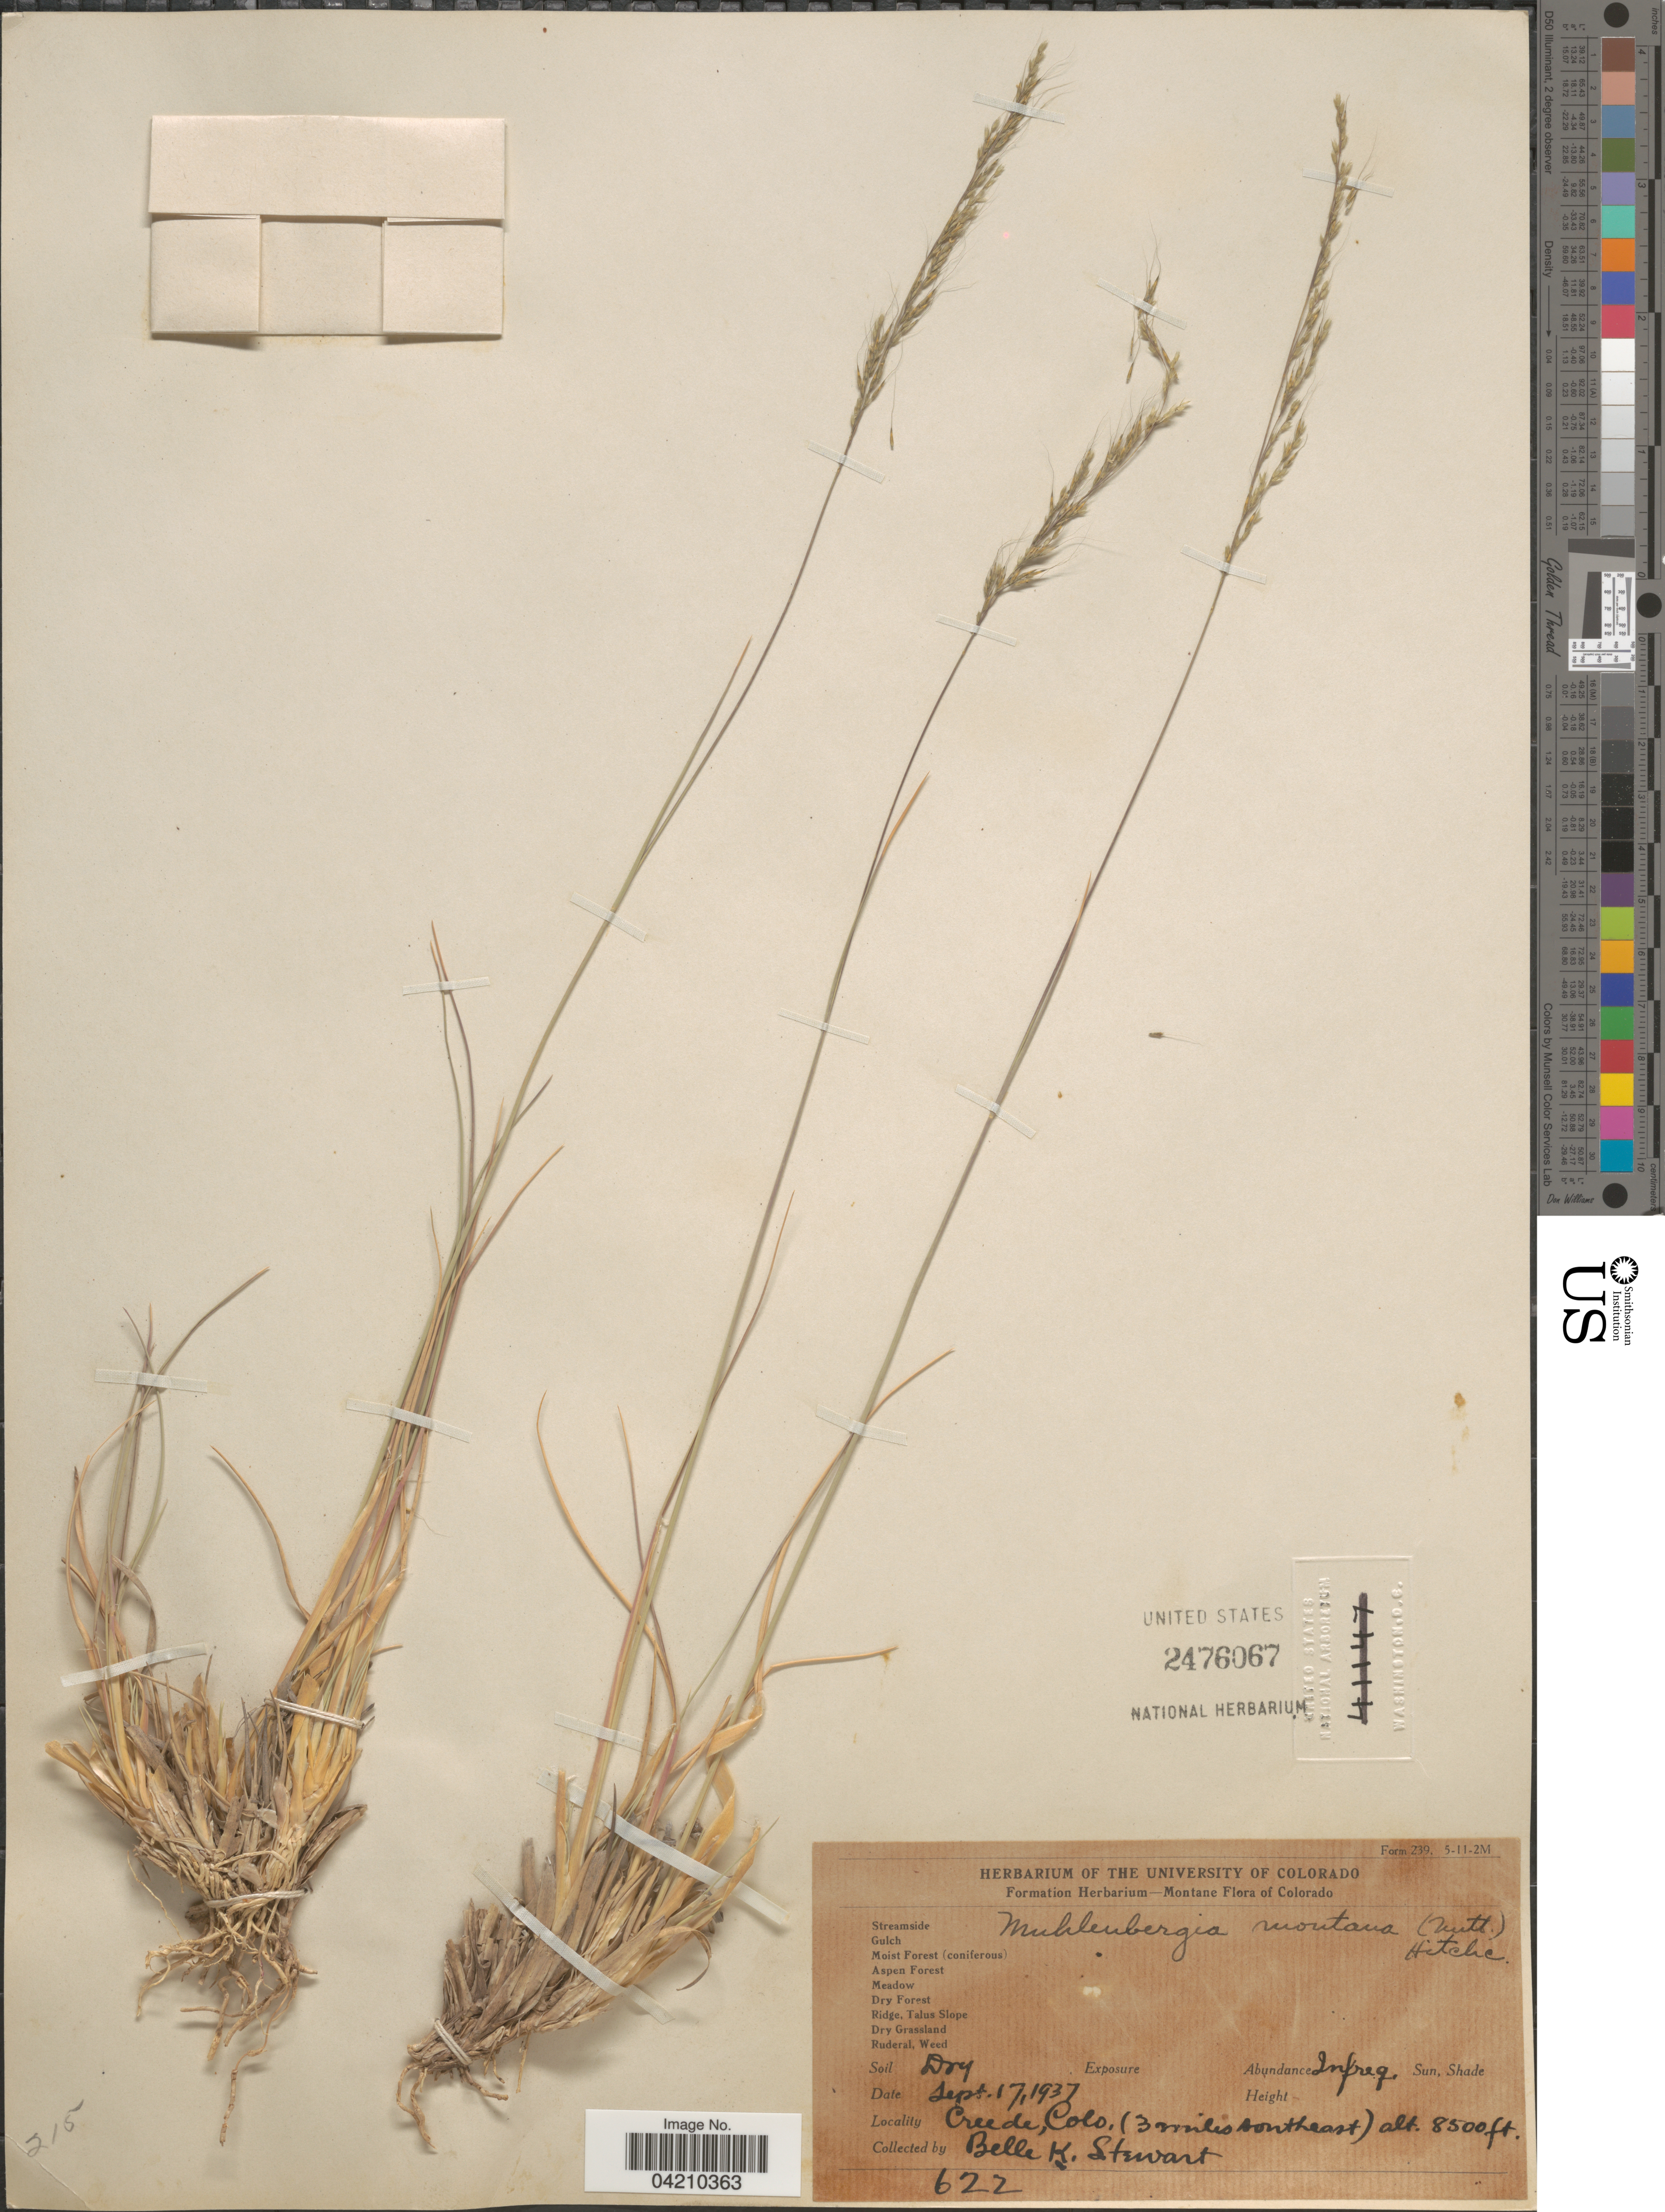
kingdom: Plantae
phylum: Tracheophyta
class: Liliopsida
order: Poales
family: Poaceae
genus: Muhlenbergia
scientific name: Muhlenbergia montana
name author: (Nutt.) Hitchc.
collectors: B. Stewart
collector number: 622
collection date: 1937-09-17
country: United States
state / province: Colorado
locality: Creede, (3 miles southeast).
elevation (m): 2591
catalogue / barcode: US 2476067